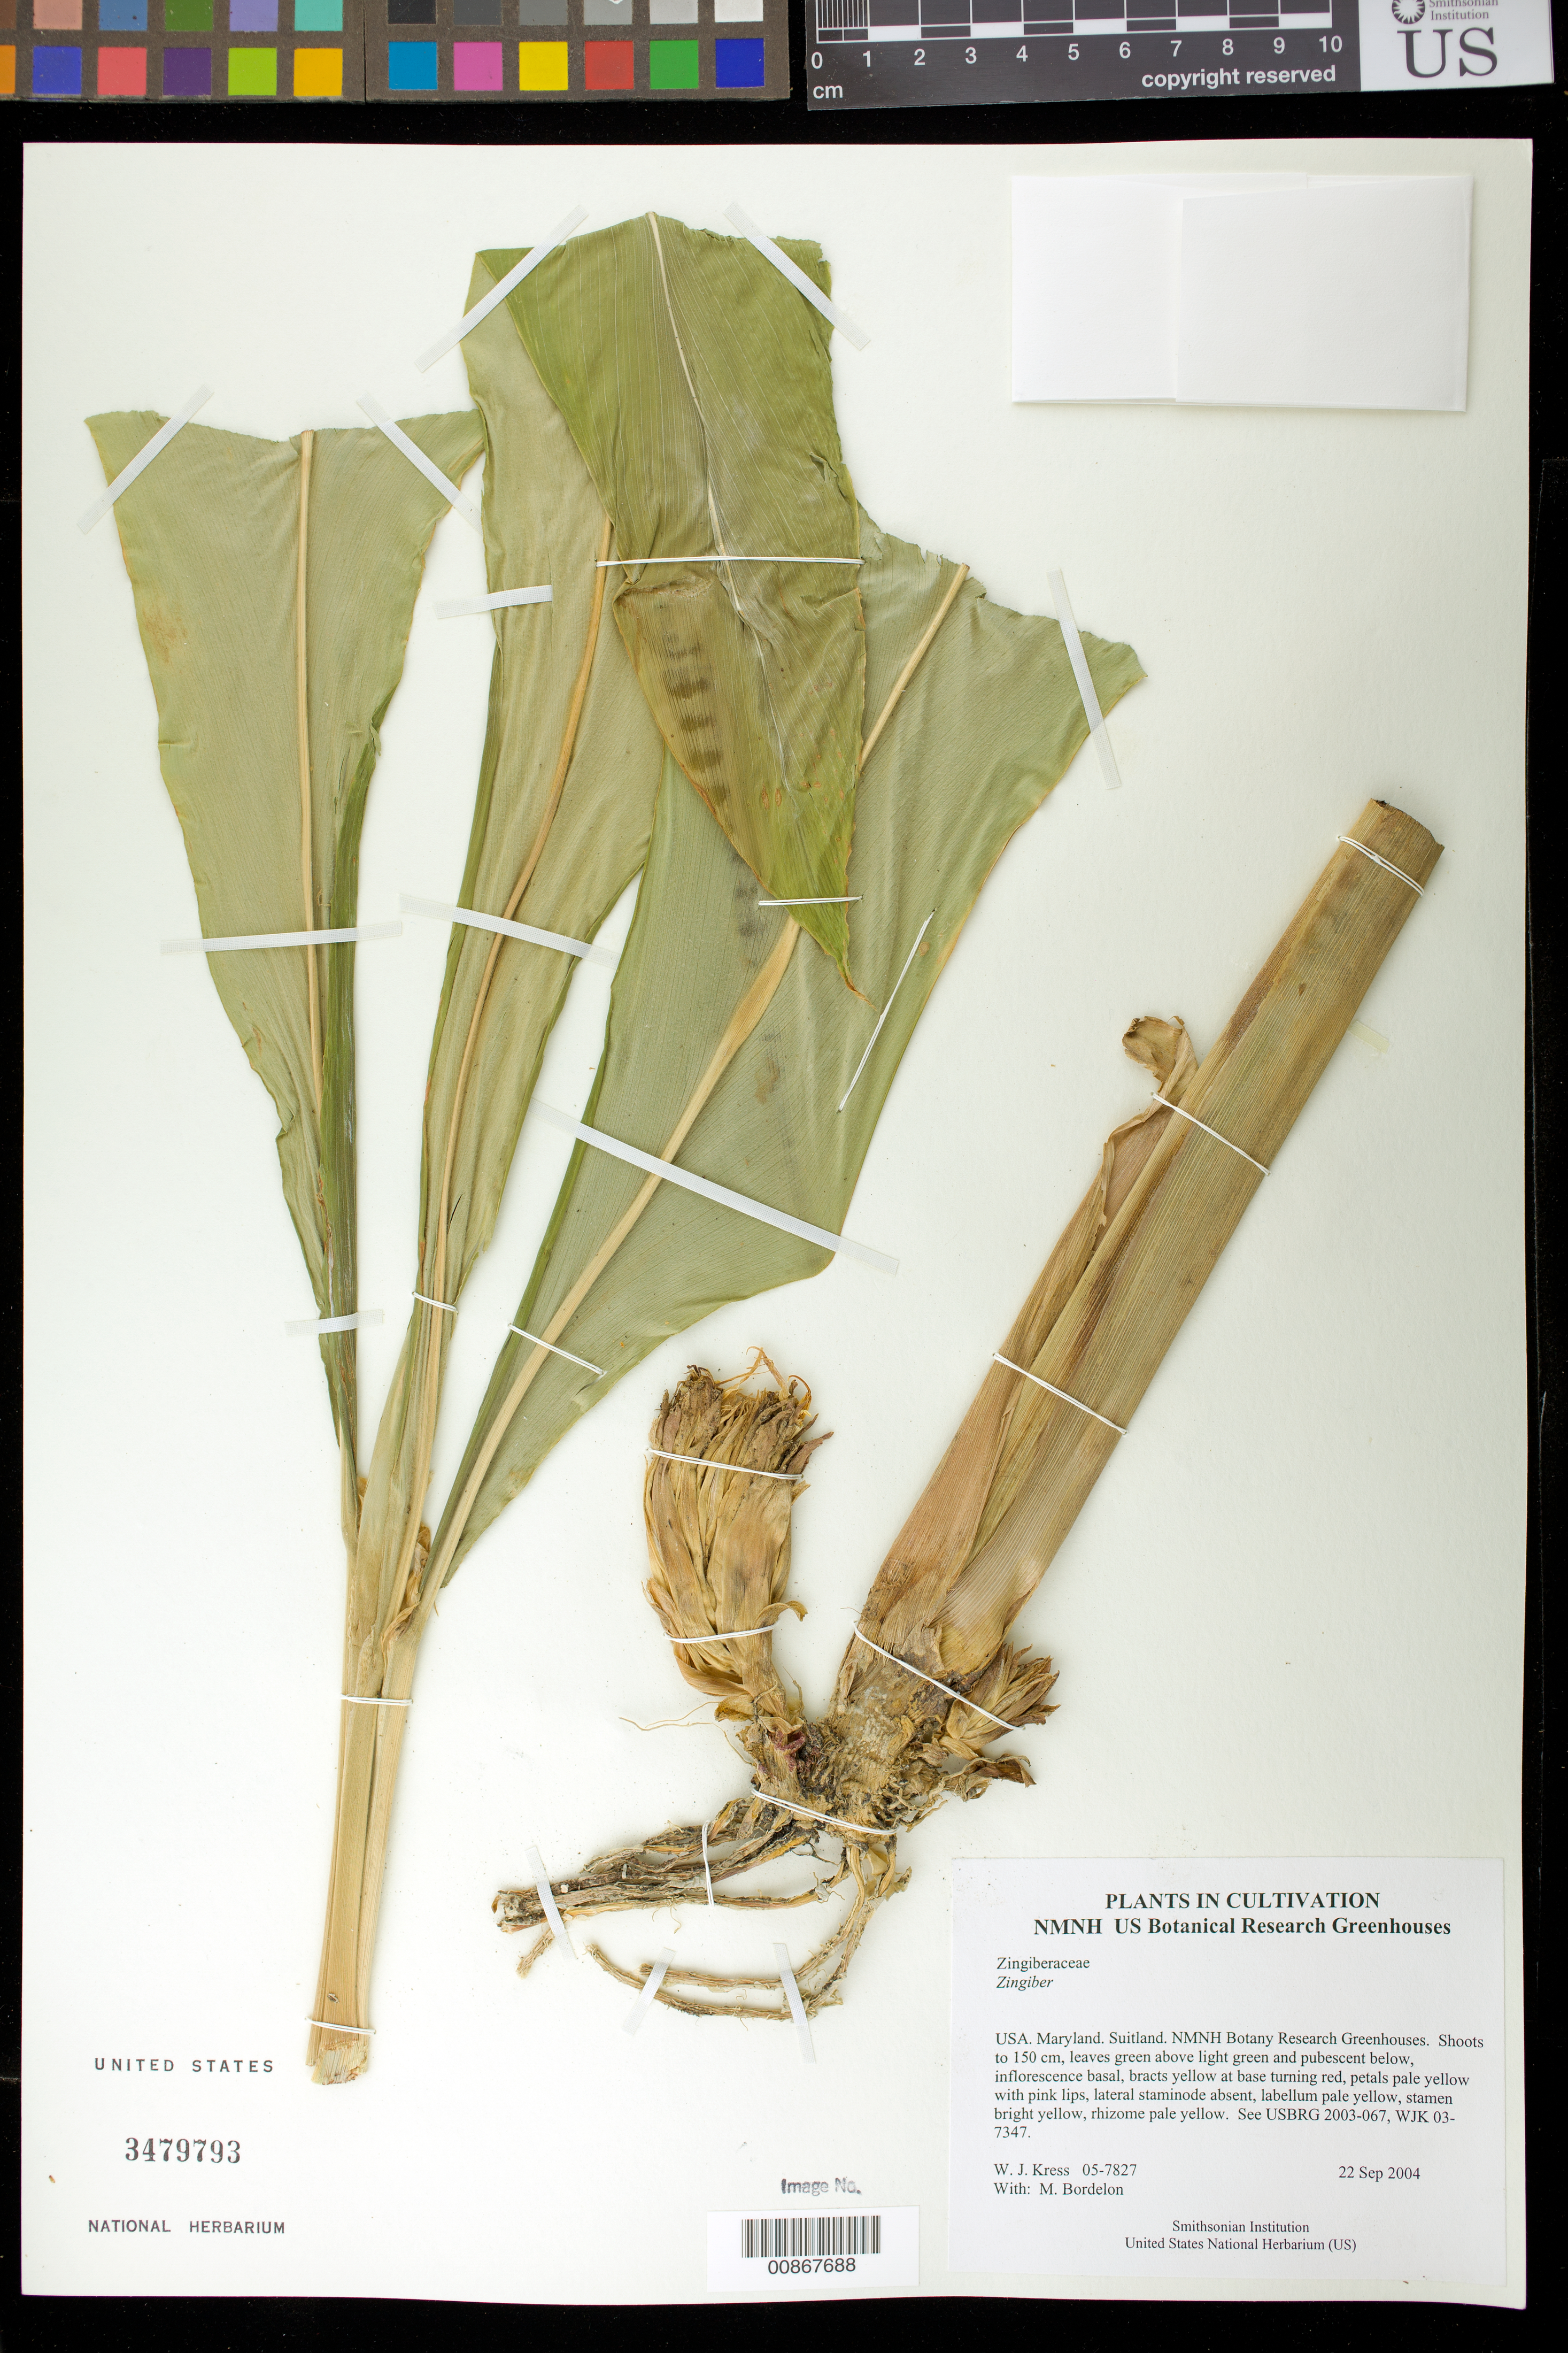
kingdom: Plantae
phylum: Tracheophyta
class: Liliopsida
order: Zingiberales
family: Zingiberaceae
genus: Zingiber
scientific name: Zingiber sp.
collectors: W. J. Kress & M. Bordelon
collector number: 05-7827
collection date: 2004-09-22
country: United States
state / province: Maryland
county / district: Prince George's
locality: NMNH Botany Research Greenhouses. Suitland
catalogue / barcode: US 3479793